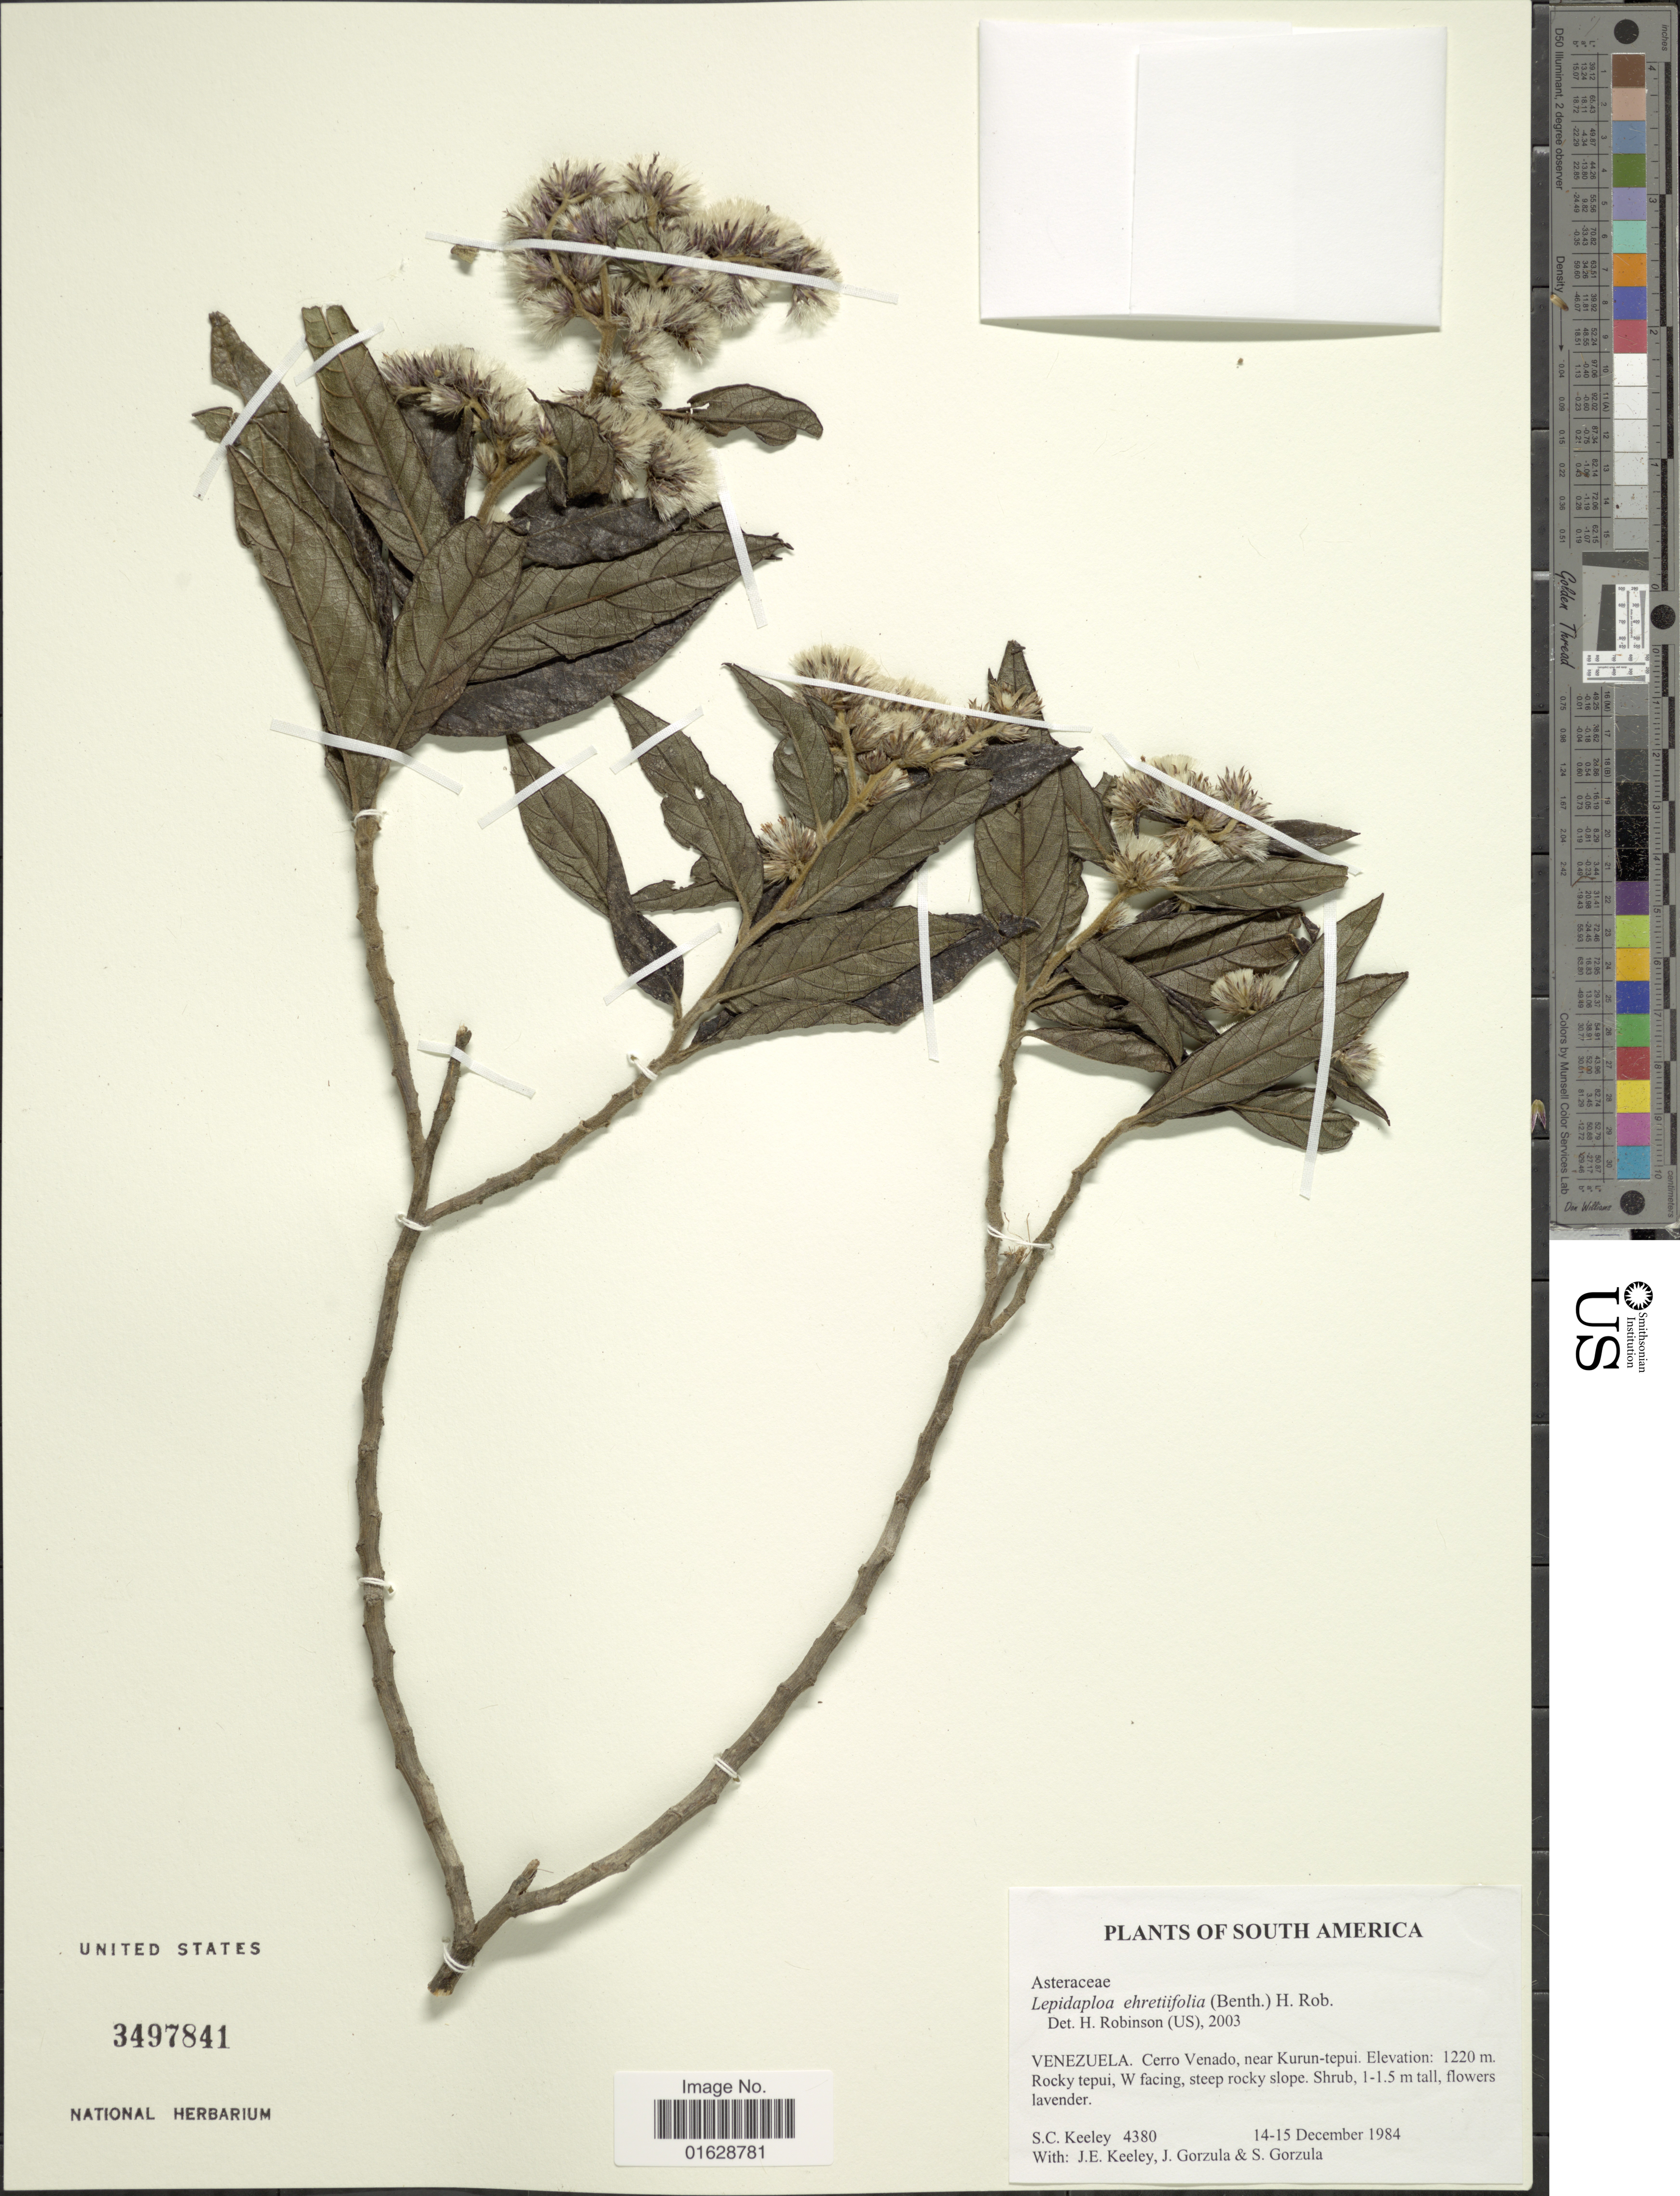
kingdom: Plantae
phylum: Tracheophyta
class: Magnoliopsida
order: Asterales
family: Asteraceae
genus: Lepidaploa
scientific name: Lepidaploa ehretiifolia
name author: (Benth.) H. Rob.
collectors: S. C. Keeley, J. E. Keeley, J. Gorzula & S. Gorzula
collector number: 4380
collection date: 1984-12-14/1984-12-15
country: Venezuela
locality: Cerro Venado, near Kurun-tepui. Rocky tepui. W facing.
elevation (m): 1220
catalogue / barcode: US 3497841